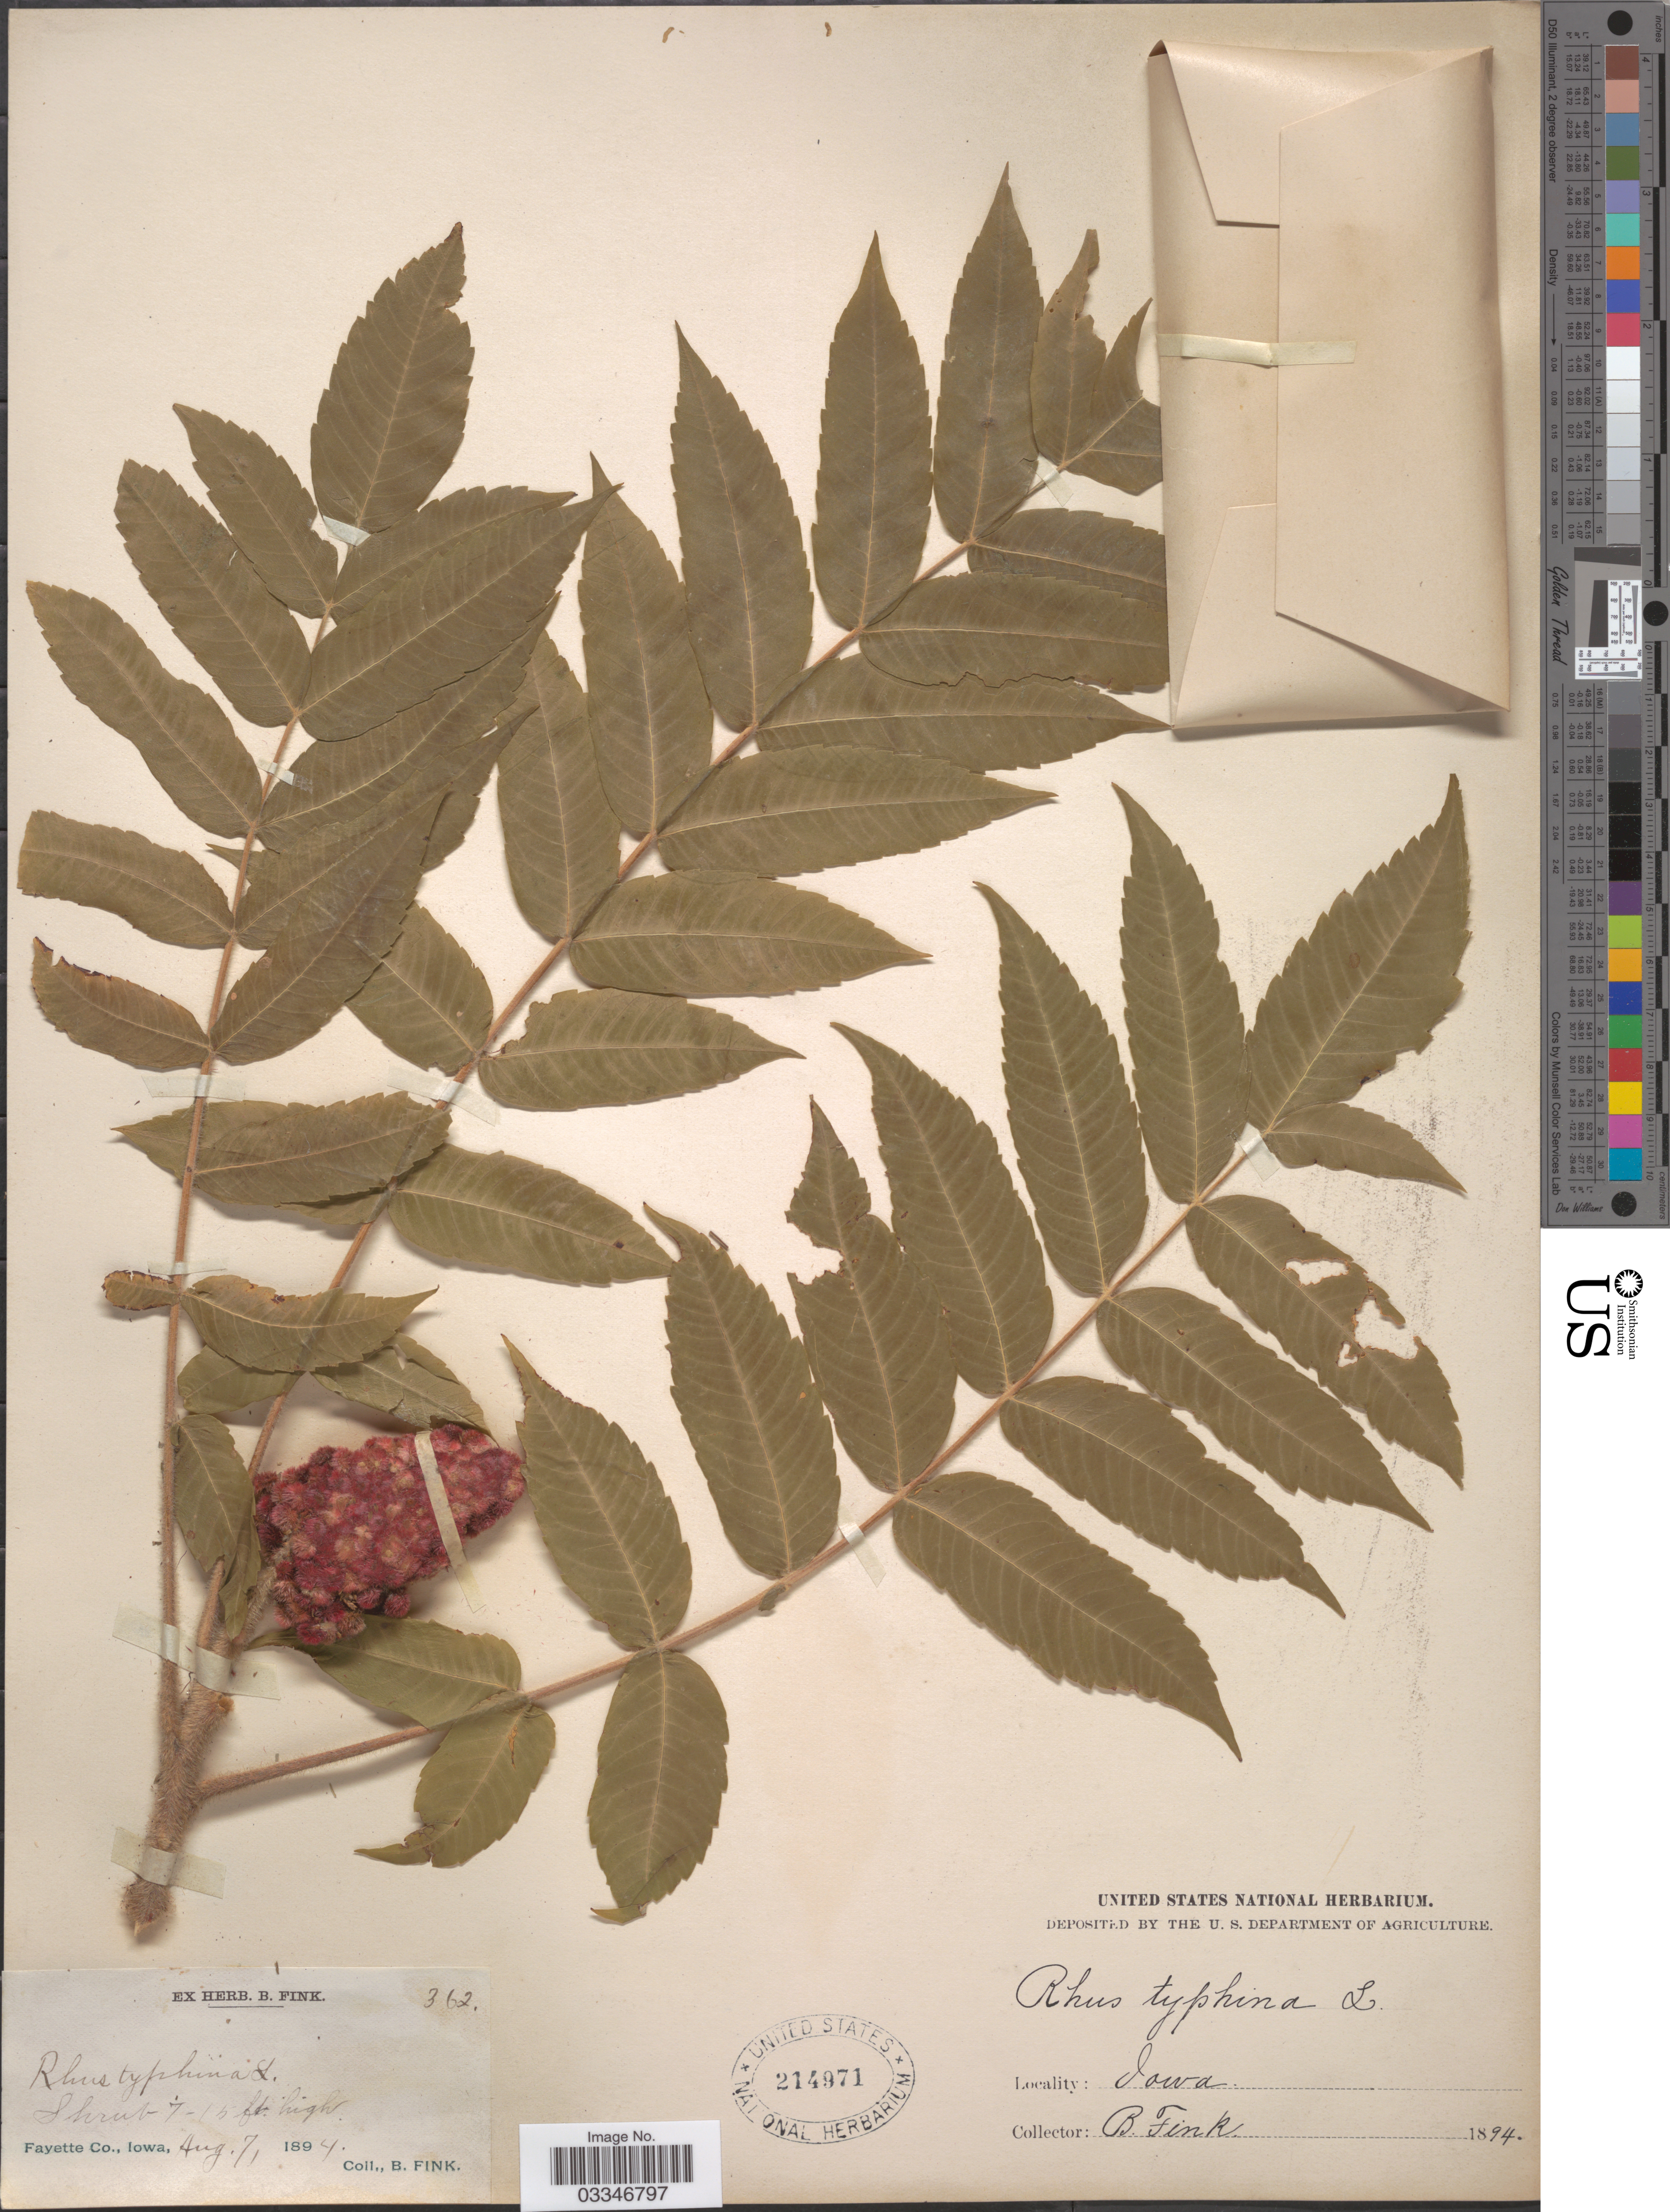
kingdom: Plantae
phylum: Tracheophyta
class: Magnoliopsida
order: Sapindales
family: Anacardiaceae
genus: Rhus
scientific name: Rhus typhina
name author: L.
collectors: B. Fink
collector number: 362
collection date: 1894-08-07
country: United States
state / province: Iowa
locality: Fayette Co.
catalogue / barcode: US 214971